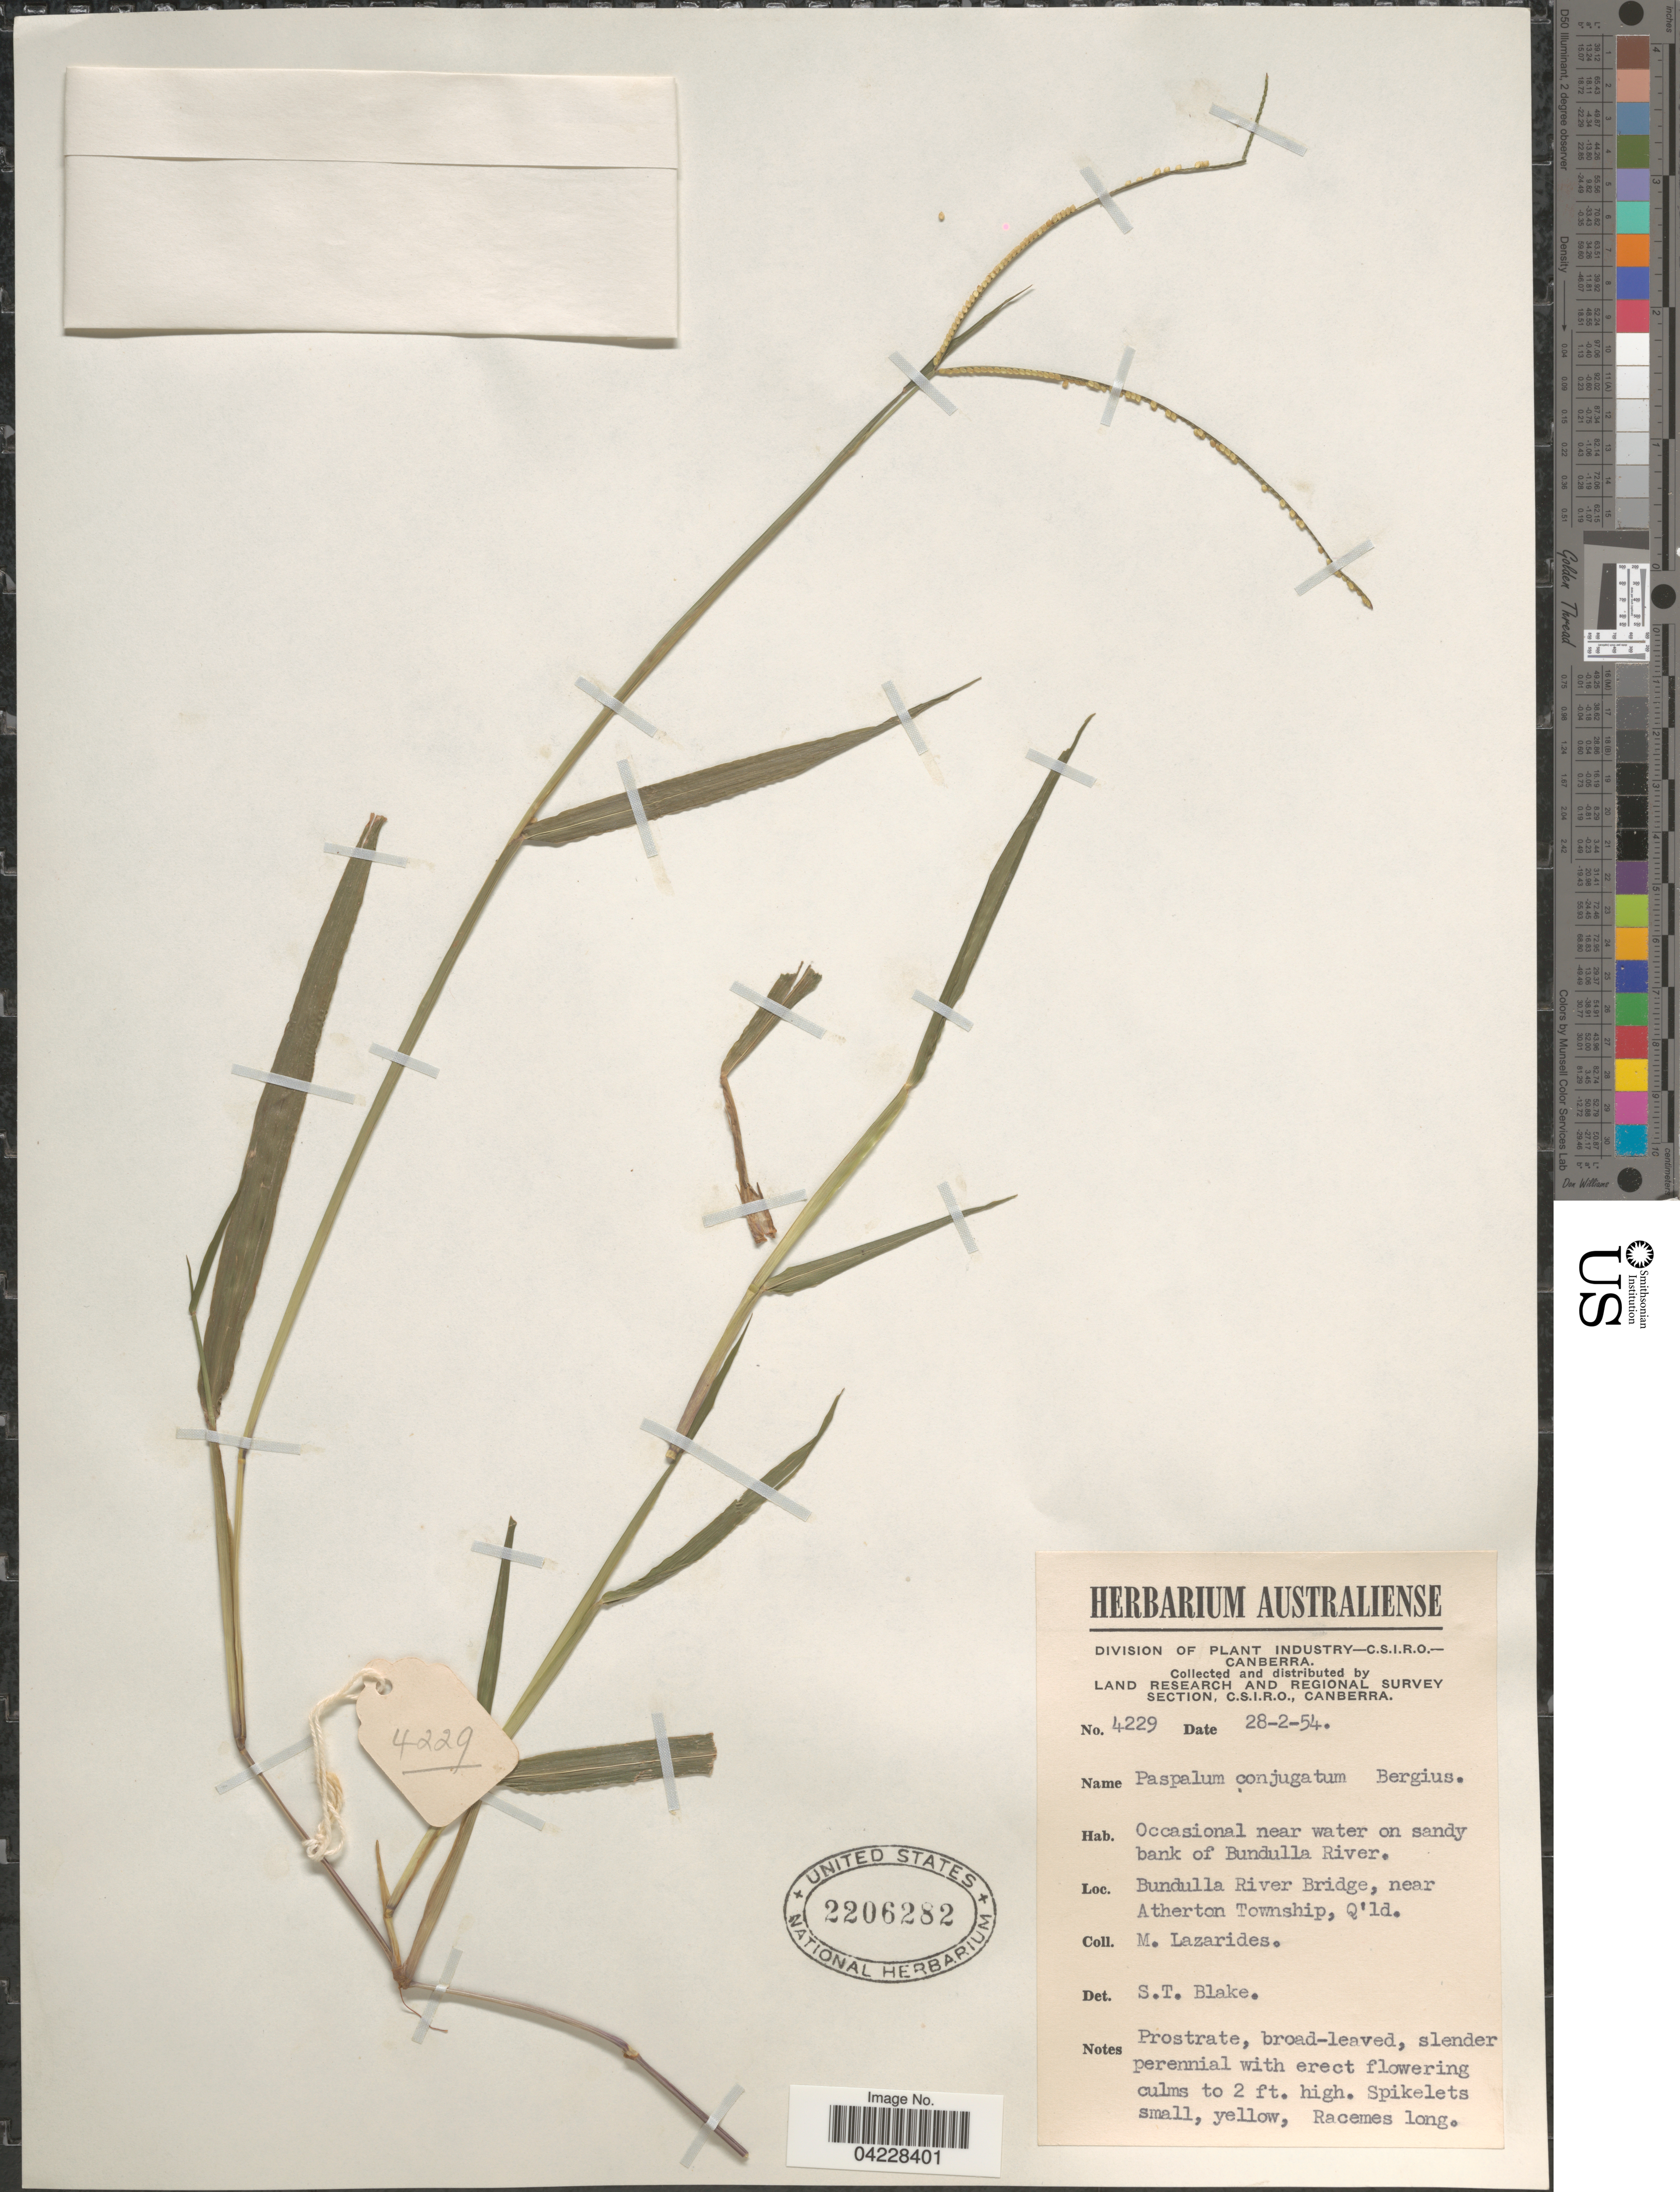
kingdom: Plantae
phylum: Tracheophyta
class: Liliopsida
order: Poales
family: Poaceae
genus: Paspalum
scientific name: Paspalum conjugatum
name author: P.J. Bergius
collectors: M. Lazarides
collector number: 4229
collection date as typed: Transcribed d/m/y: 28/2/54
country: Australia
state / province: Queensland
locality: Land Research and Regional Survey Section. Near water on sandy bank of Bundulla River. Bundulla River Bridge, near Atherton Township, Q'ld.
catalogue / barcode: US 2206282